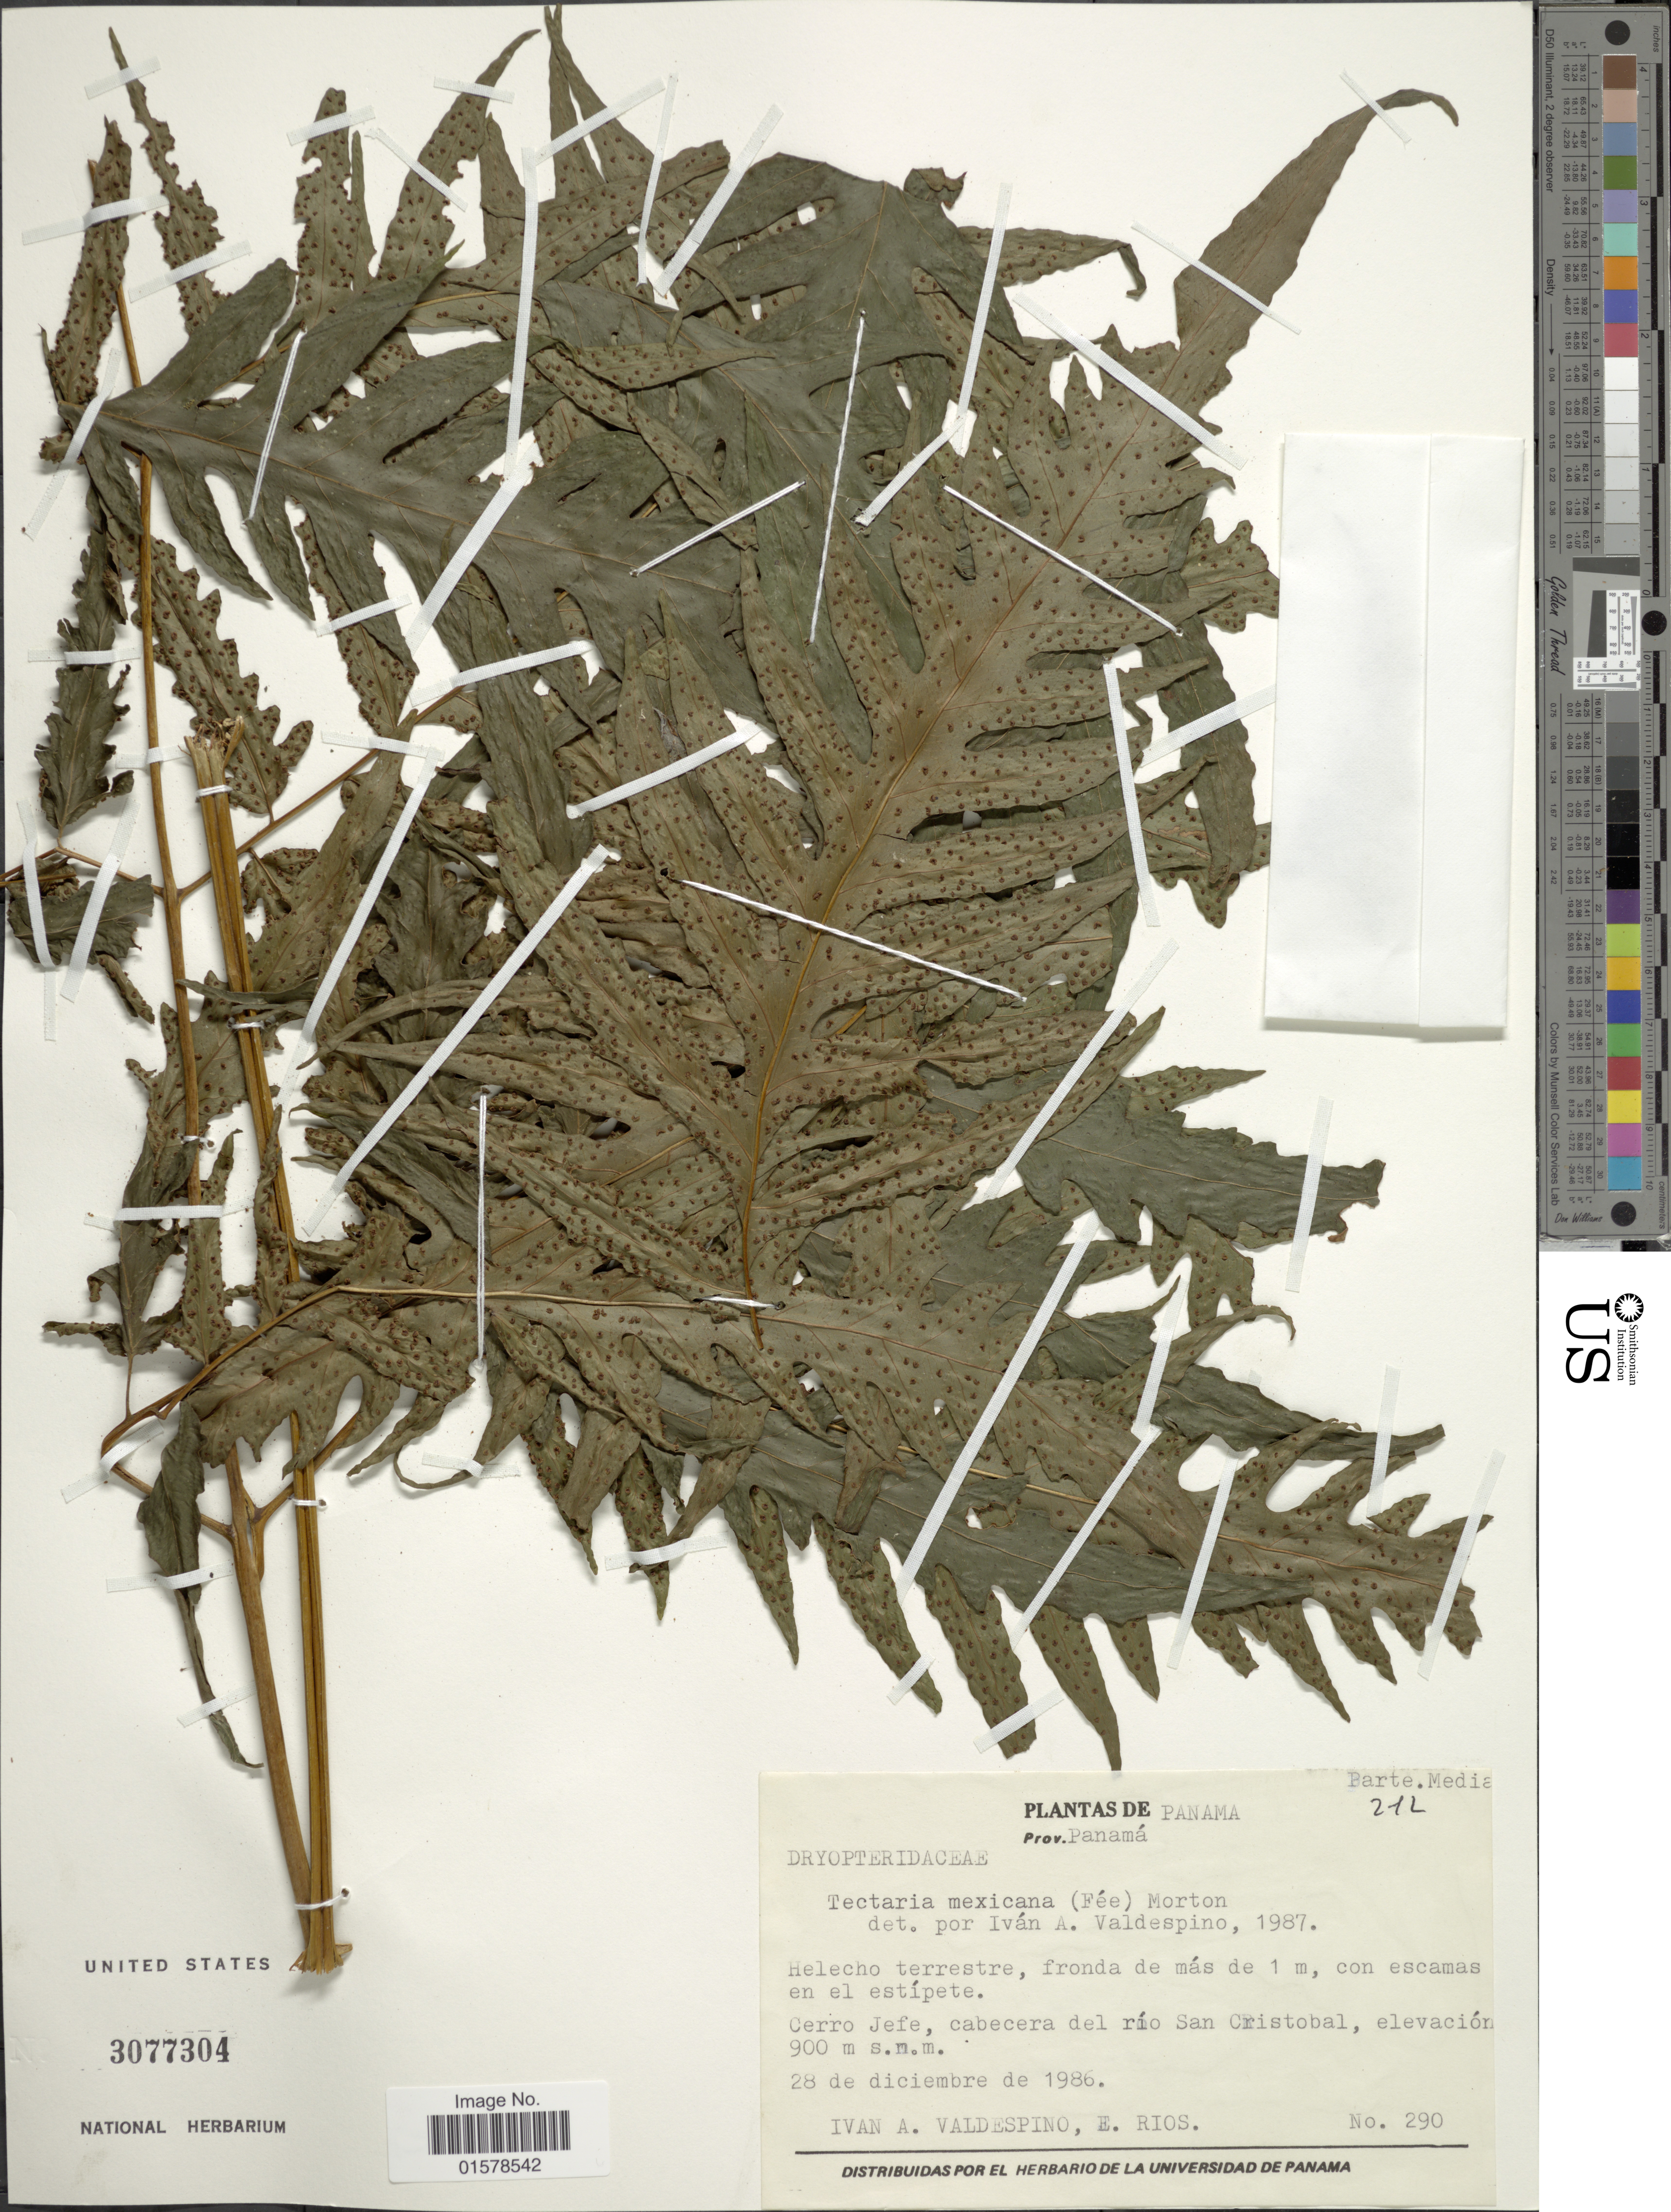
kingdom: Plantae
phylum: Tracheophyta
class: Polypodiopsida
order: Polypodiales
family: Tectariaceae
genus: Tectaria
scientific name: Tectaria mexicana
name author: (Fée) C.V. Morton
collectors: I. A. Valdespino & E. Rios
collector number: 290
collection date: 1986-12-28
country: Panama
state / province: Panamá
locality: Prov. Panama. Cerro Jefe, cabecera del rio San Cristobal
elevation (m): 900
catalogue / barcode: US 3077304